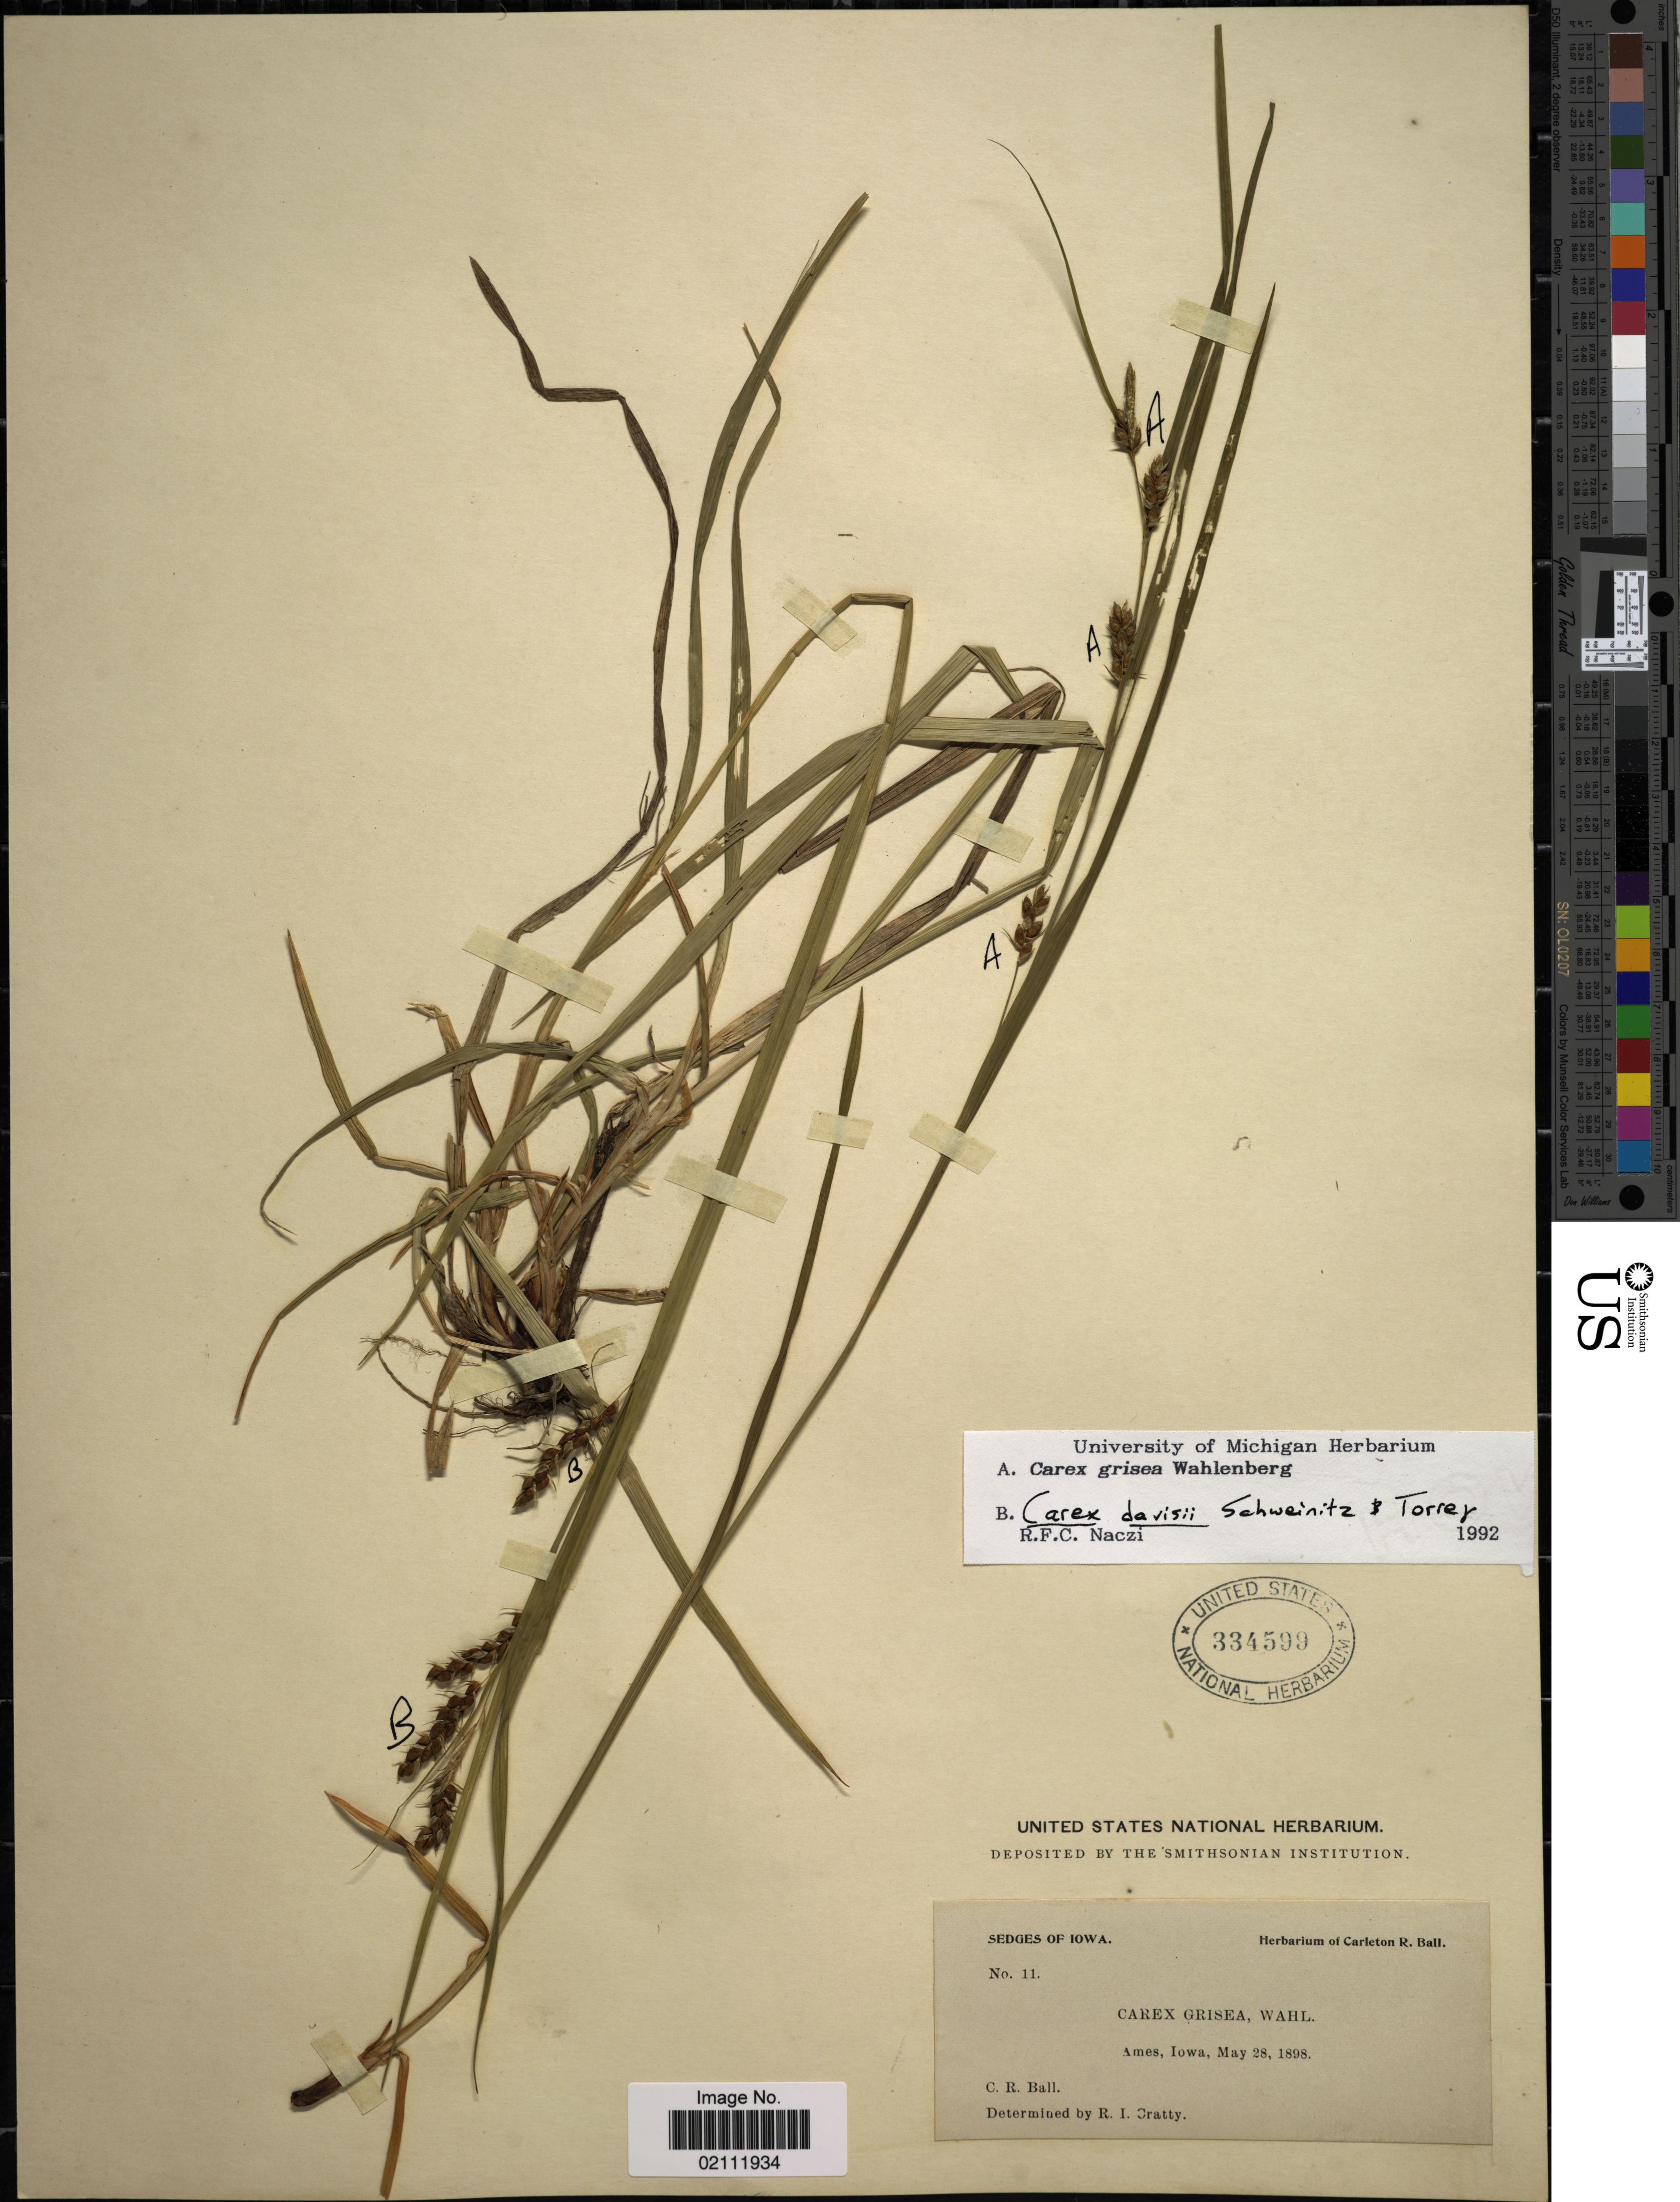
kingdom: Plantae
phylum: Tracheophyta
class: Liliopsida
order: Poales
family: Cyperaceae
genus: Carex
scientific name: Carex grisea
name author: Wahlenb.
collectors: C. R. Ball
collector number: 11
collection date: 1898-05-28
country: United States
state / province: Iowa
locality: Ames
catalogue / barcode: US 334599